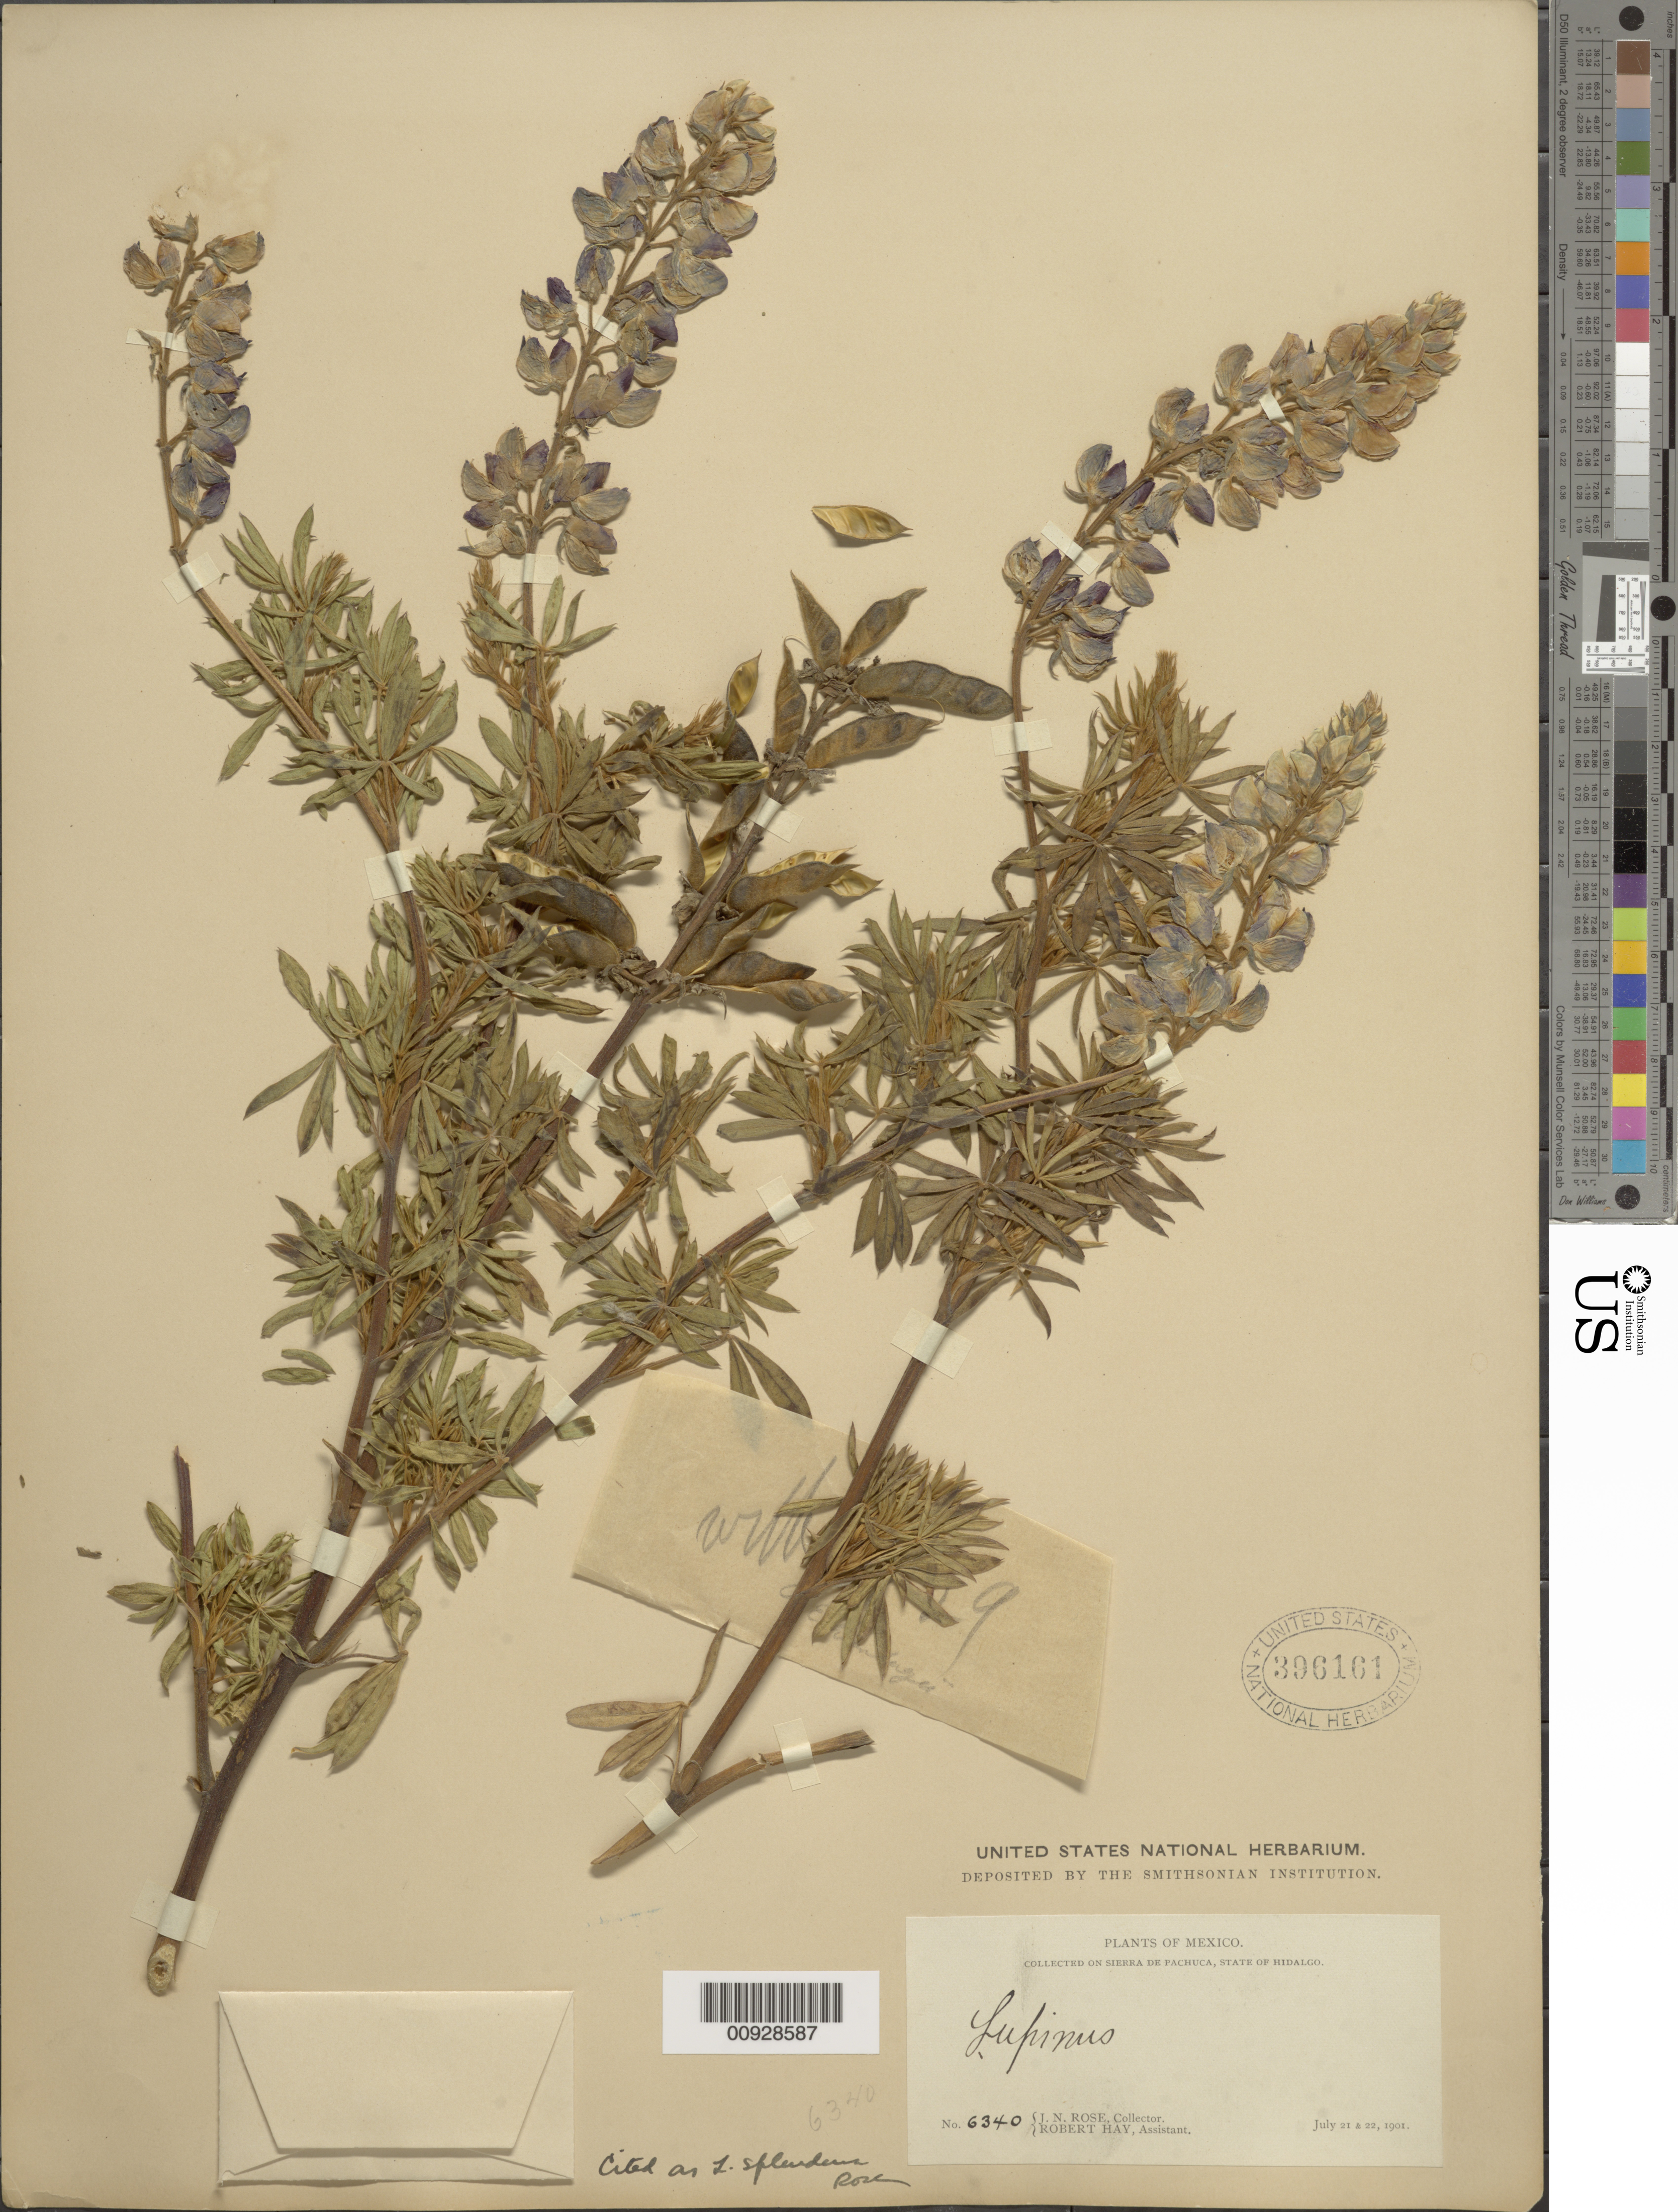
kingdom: Plantae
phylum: Tracheophyta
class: Magnoliopsida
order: Fabales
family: Fabaceae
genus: Lupinus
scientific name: Lupinus splendens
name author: Rose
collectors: J. N. Rose & R. Hay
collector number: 6340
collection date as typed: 21 Jul 1901 to 22 Jul 1901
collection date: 1901-07-21/1901-07-22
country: Mexico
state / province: Hidalgo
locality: On Sierra de Pachuca.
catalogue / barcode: US 396161